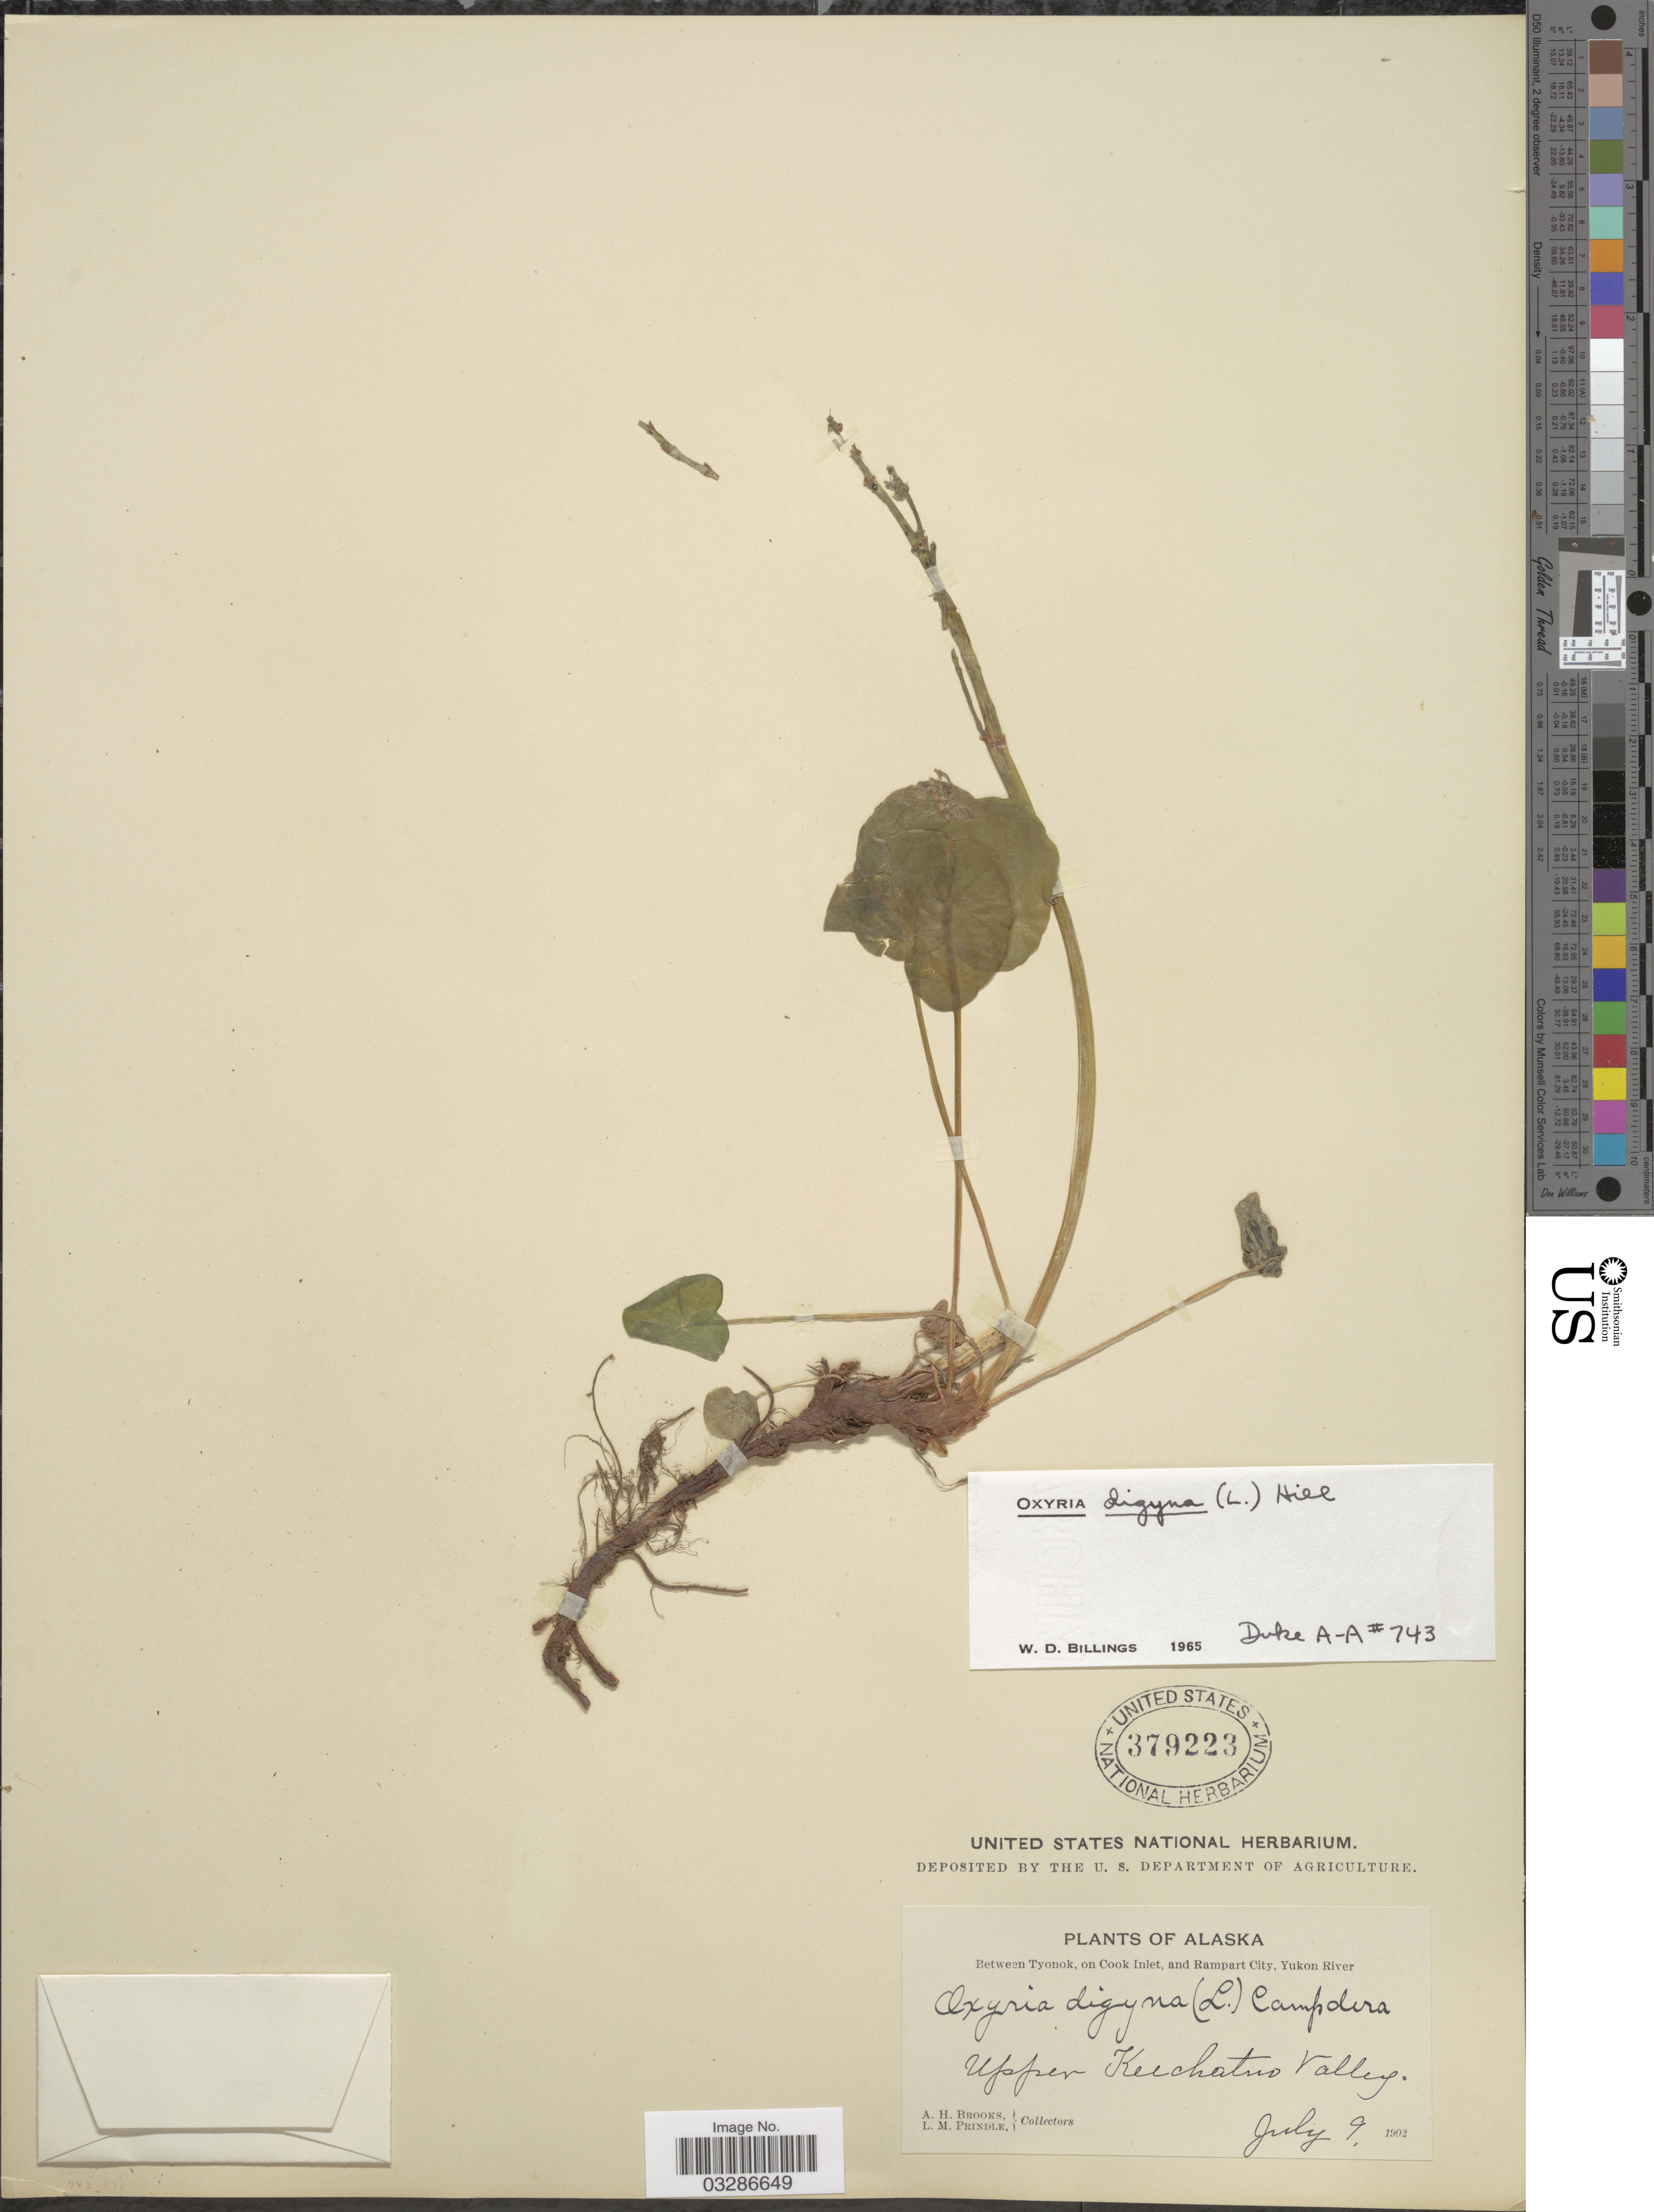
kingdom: Plantae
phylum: Tracheophyta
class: Magnoliopsida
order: Caryophyllales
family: Polygonaceae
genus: Oxyria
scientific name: Oxyria digyna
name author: (L.) Hill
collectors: A. Brooks & L. Prindle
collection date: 1902-07-09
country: United States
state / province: Alaska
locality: Between Tyonok, on Cook Inlet, and Rampart City, Yukon River, Upper Keechatno Valley.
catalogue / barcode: US 379223